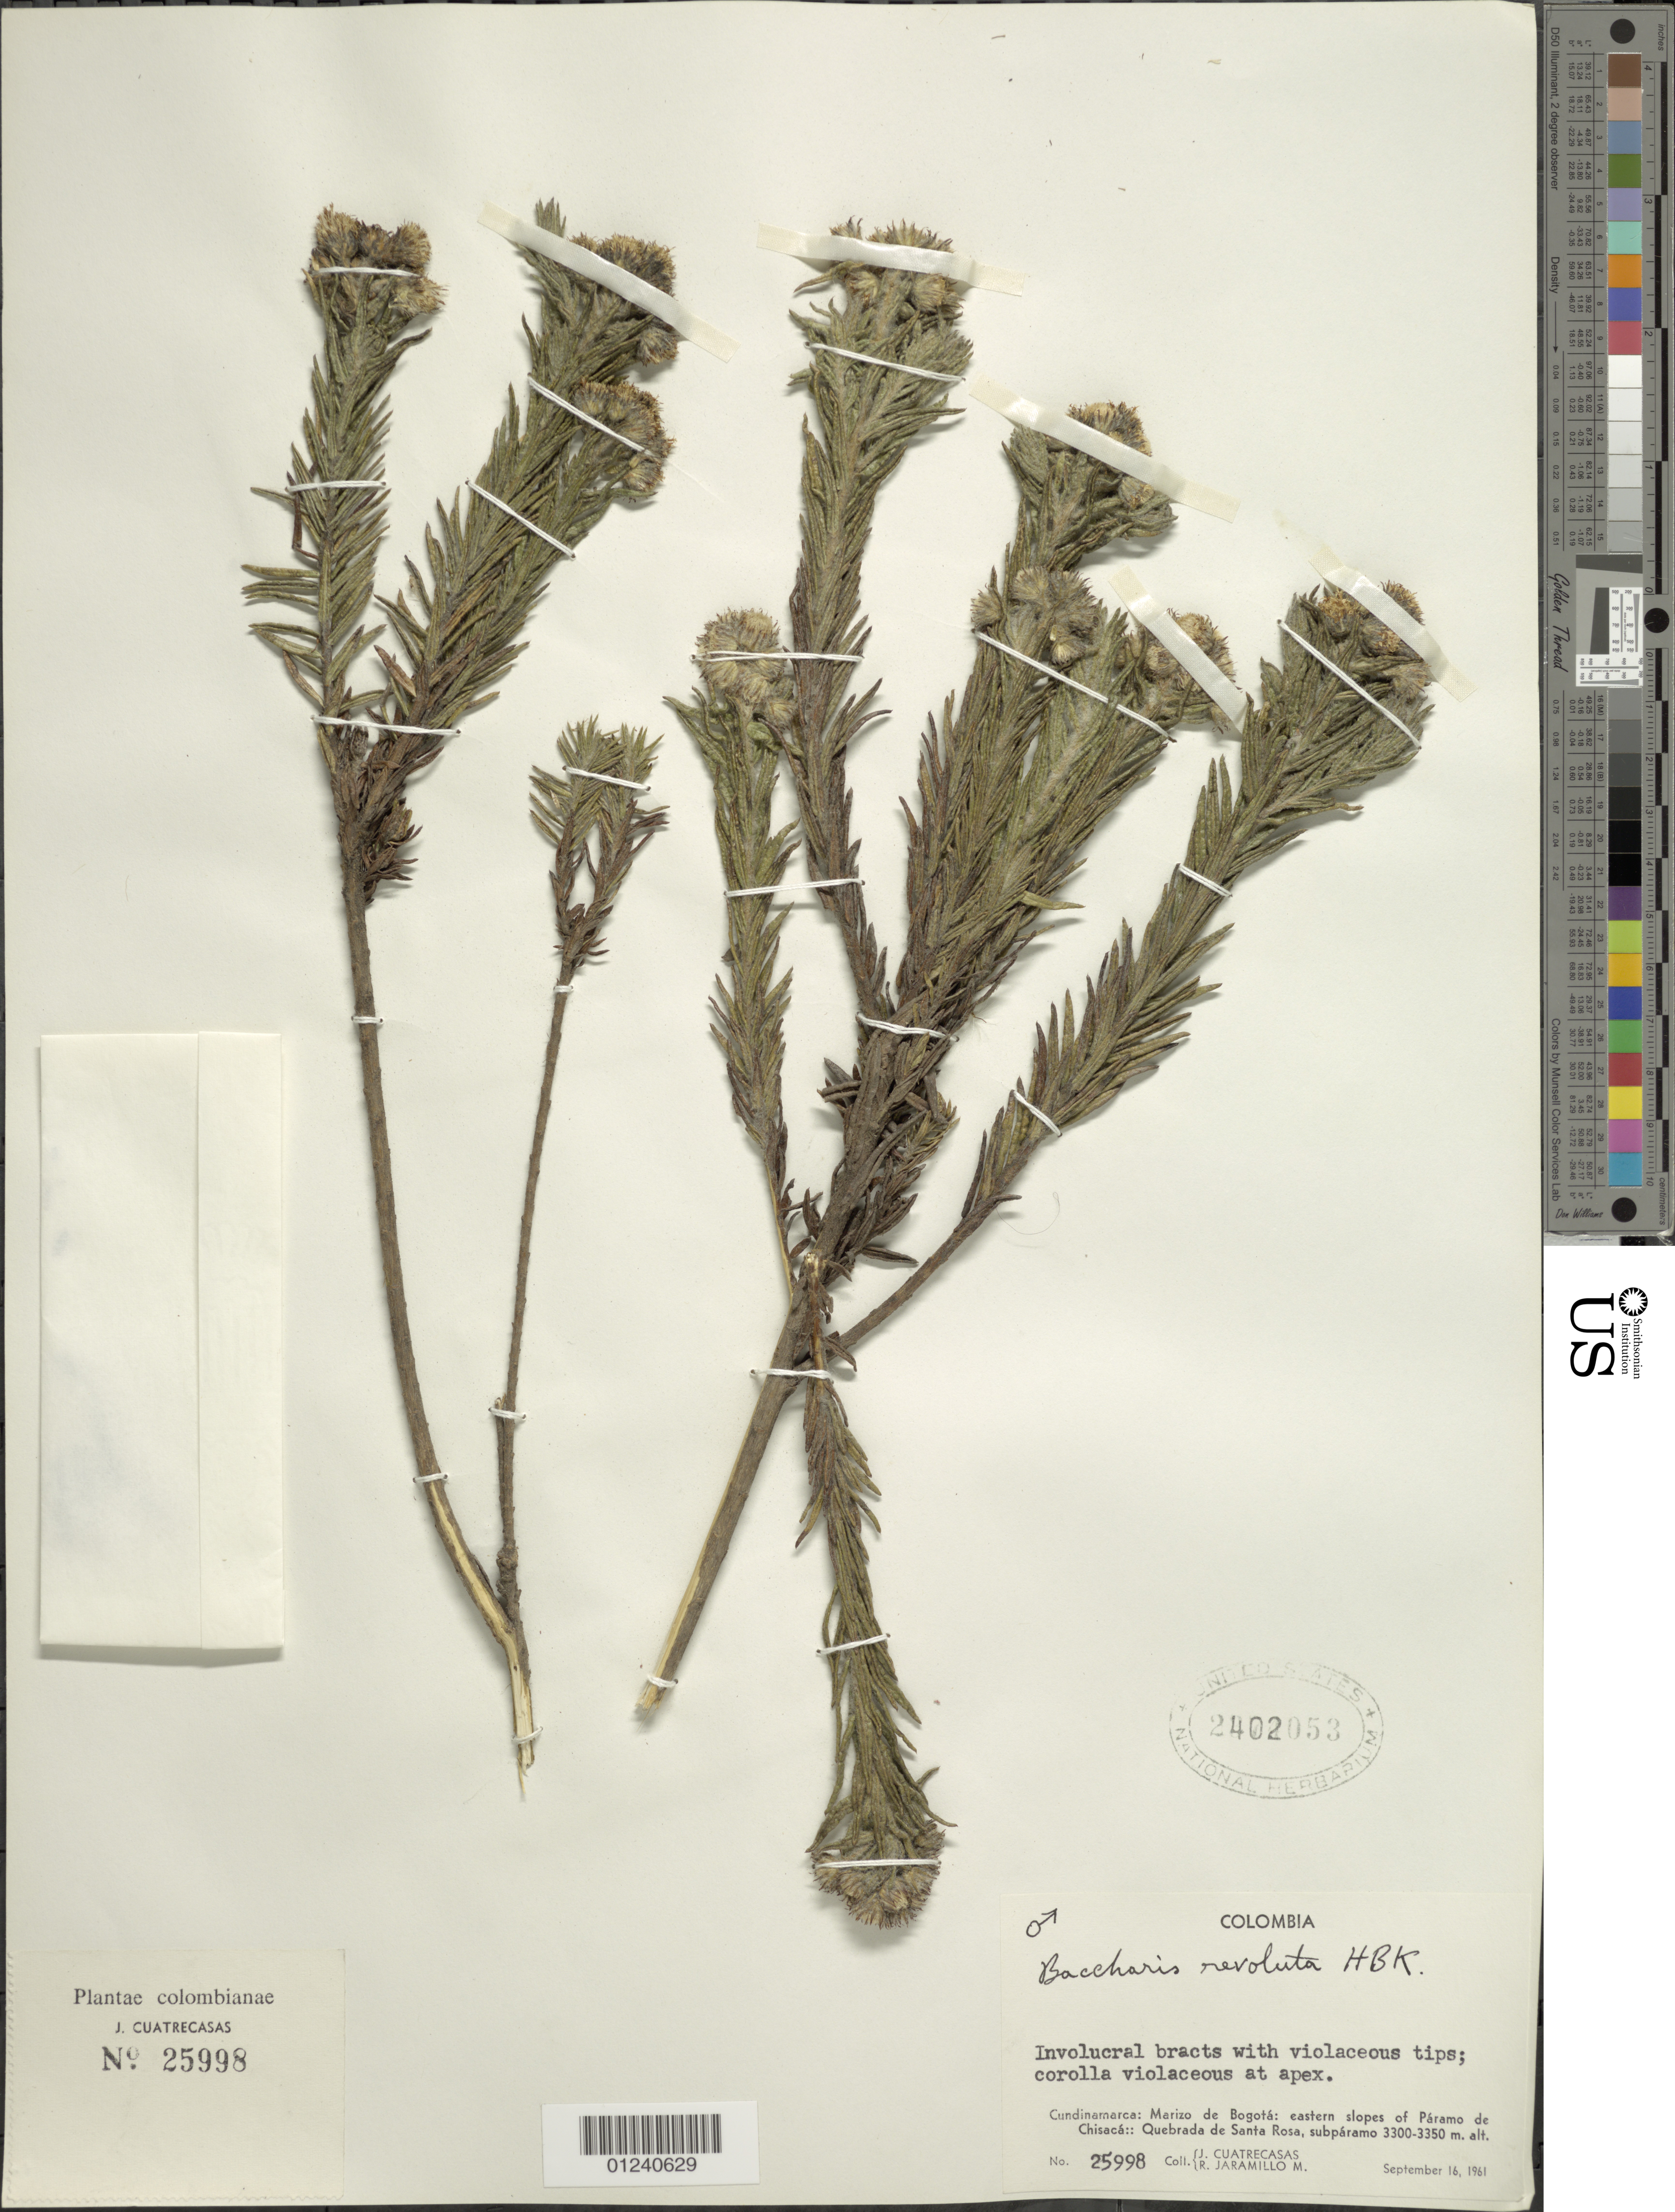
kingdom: Plantae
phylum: Tracheophyta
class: Magnoliopsida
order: Asterales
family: Asteraceae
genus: Baccharis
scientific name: Baccharis revoluta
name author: Kunth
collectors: J. Cuatrecasas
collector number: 25998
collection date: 1961-09-16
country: Colombia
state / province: Cundinamarca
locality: Marizo de Bogotá: eastern slopes of Páramo de Chisacá:: Quebrada de Santa Rosa, subpáramo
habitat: Subparamo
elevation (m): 3300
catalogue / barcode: US 2402053